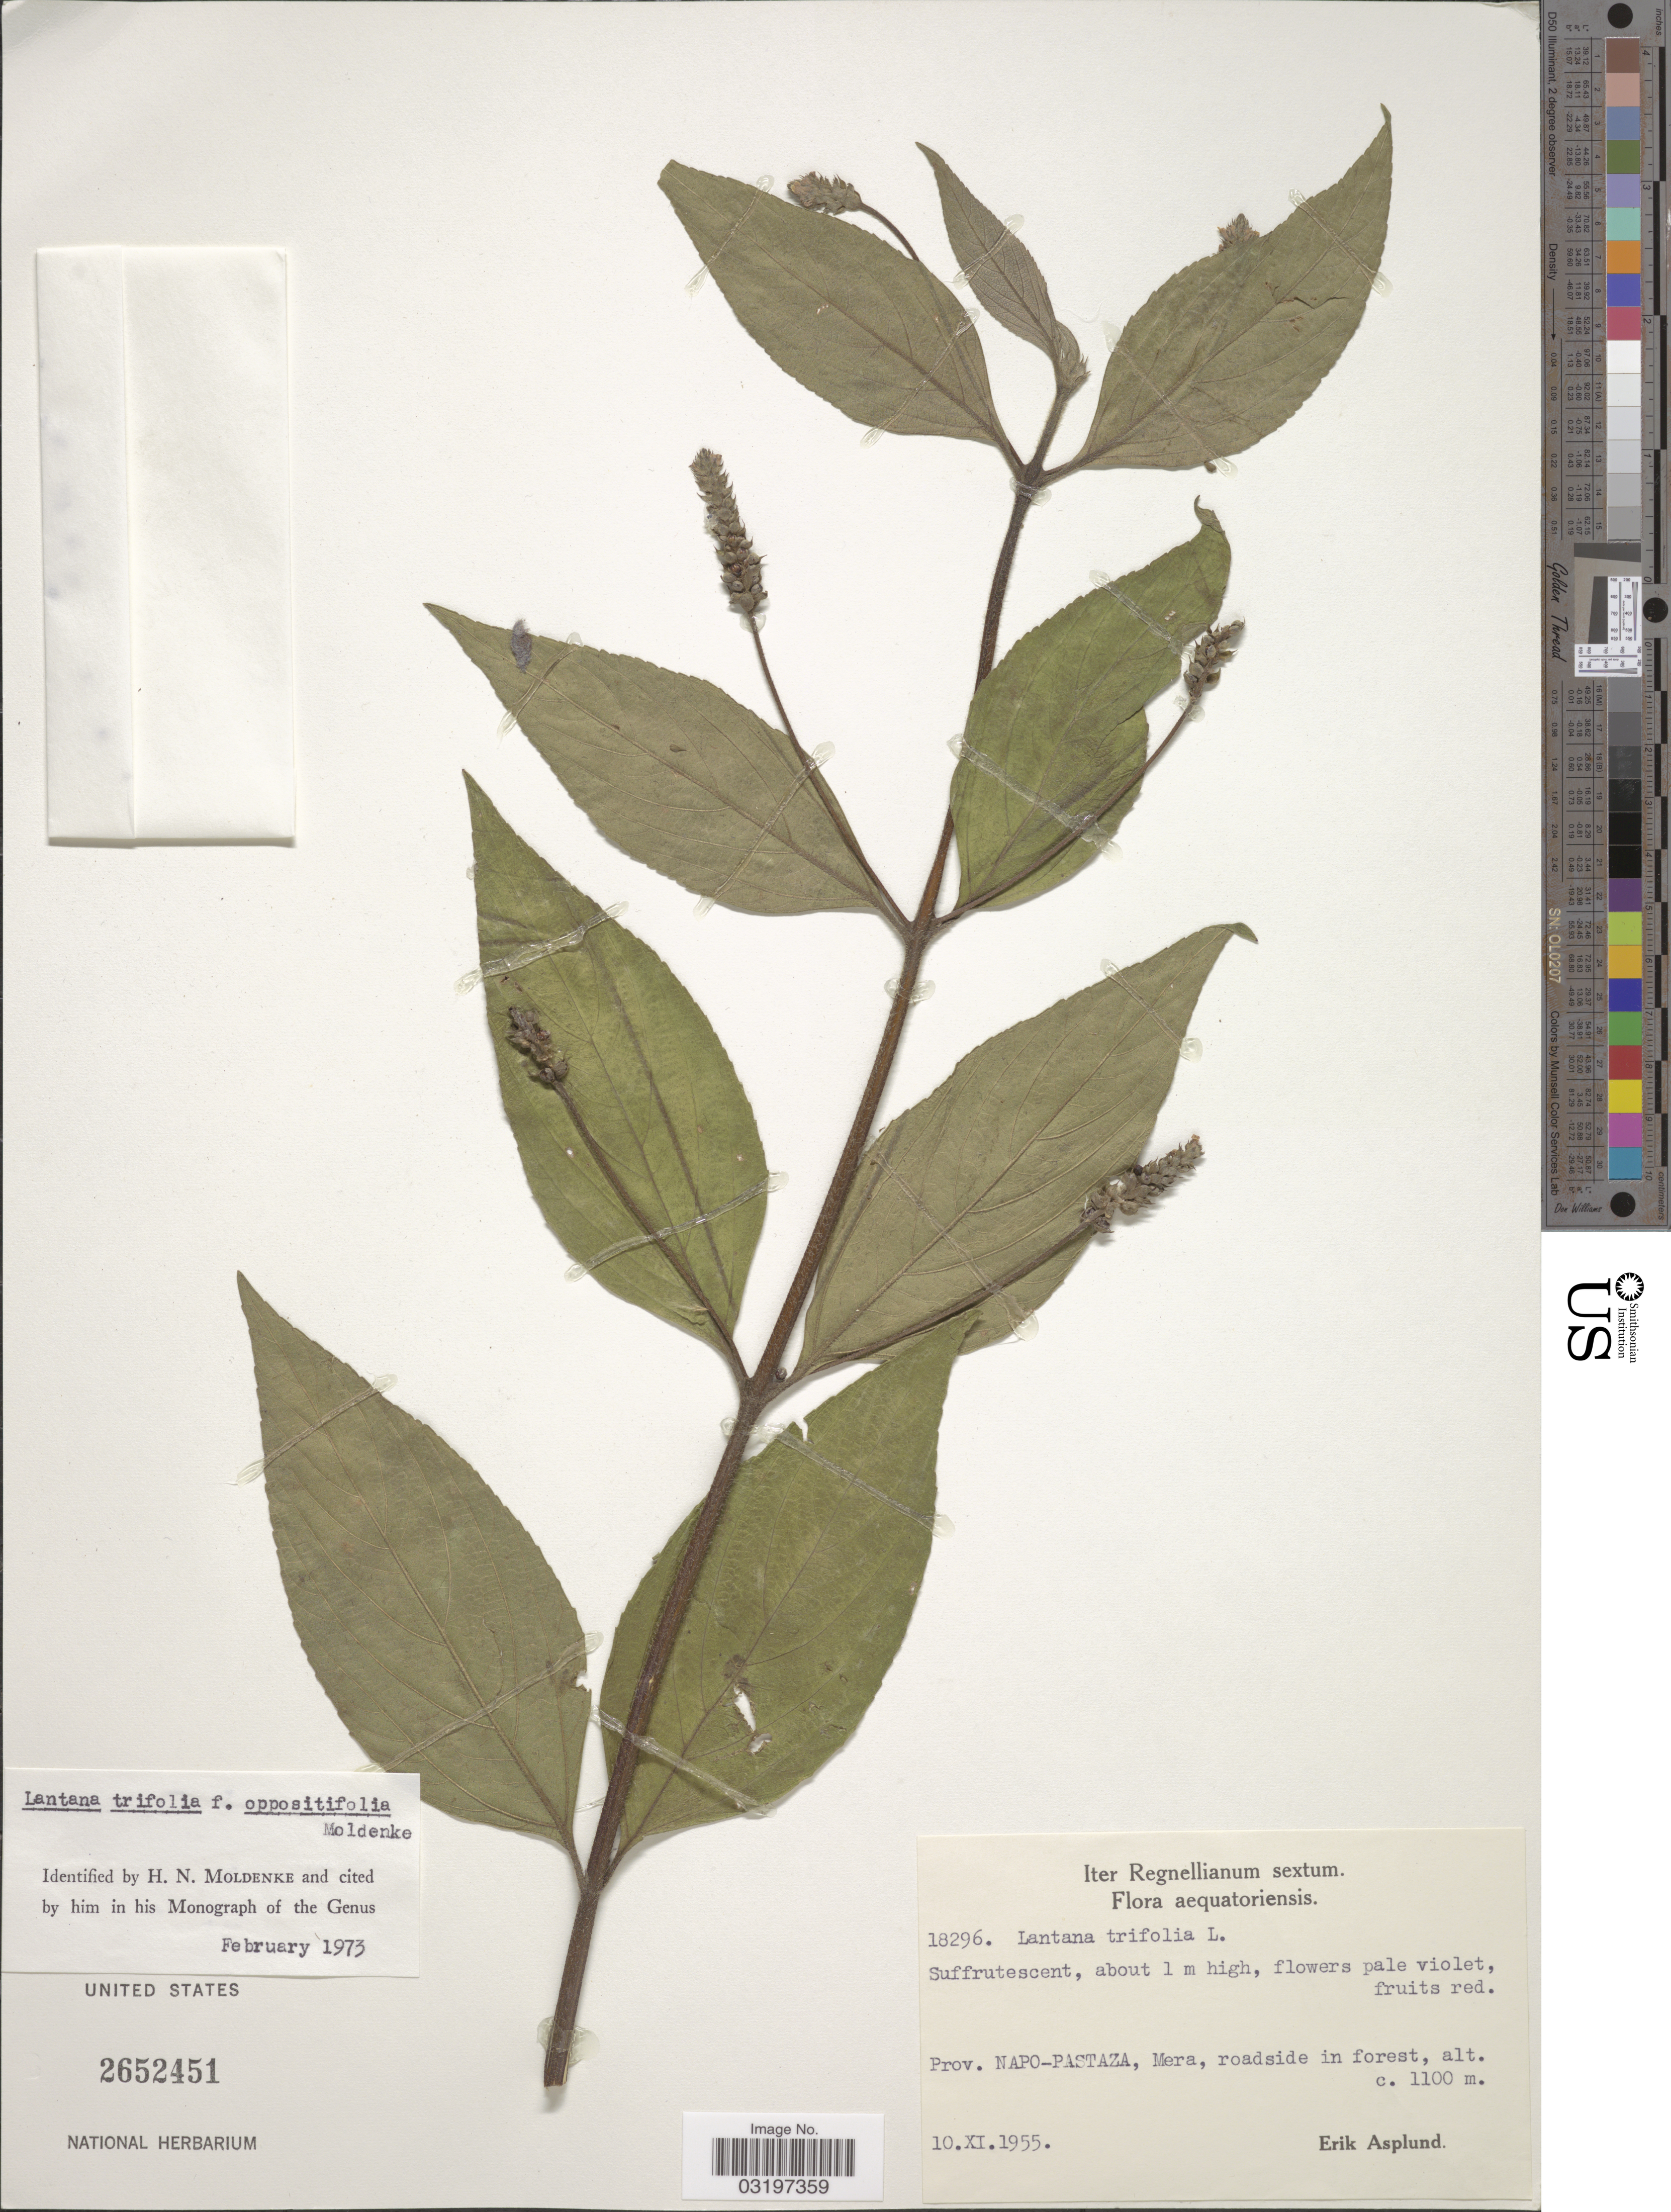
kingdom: Plantae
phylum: Tracheophyta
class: Magnoliopsida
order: Lamiales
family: Verbenaceae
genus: Lantana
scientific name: Lantana trifolia f. oppositifolia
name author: Moldenke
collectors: E. Asplund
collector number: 18296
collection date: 1955-11-10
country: Ecuador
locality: Prov. Napo-Pastaza, Mera, roadside in forest.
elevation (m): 1100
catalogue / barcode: US 2652451